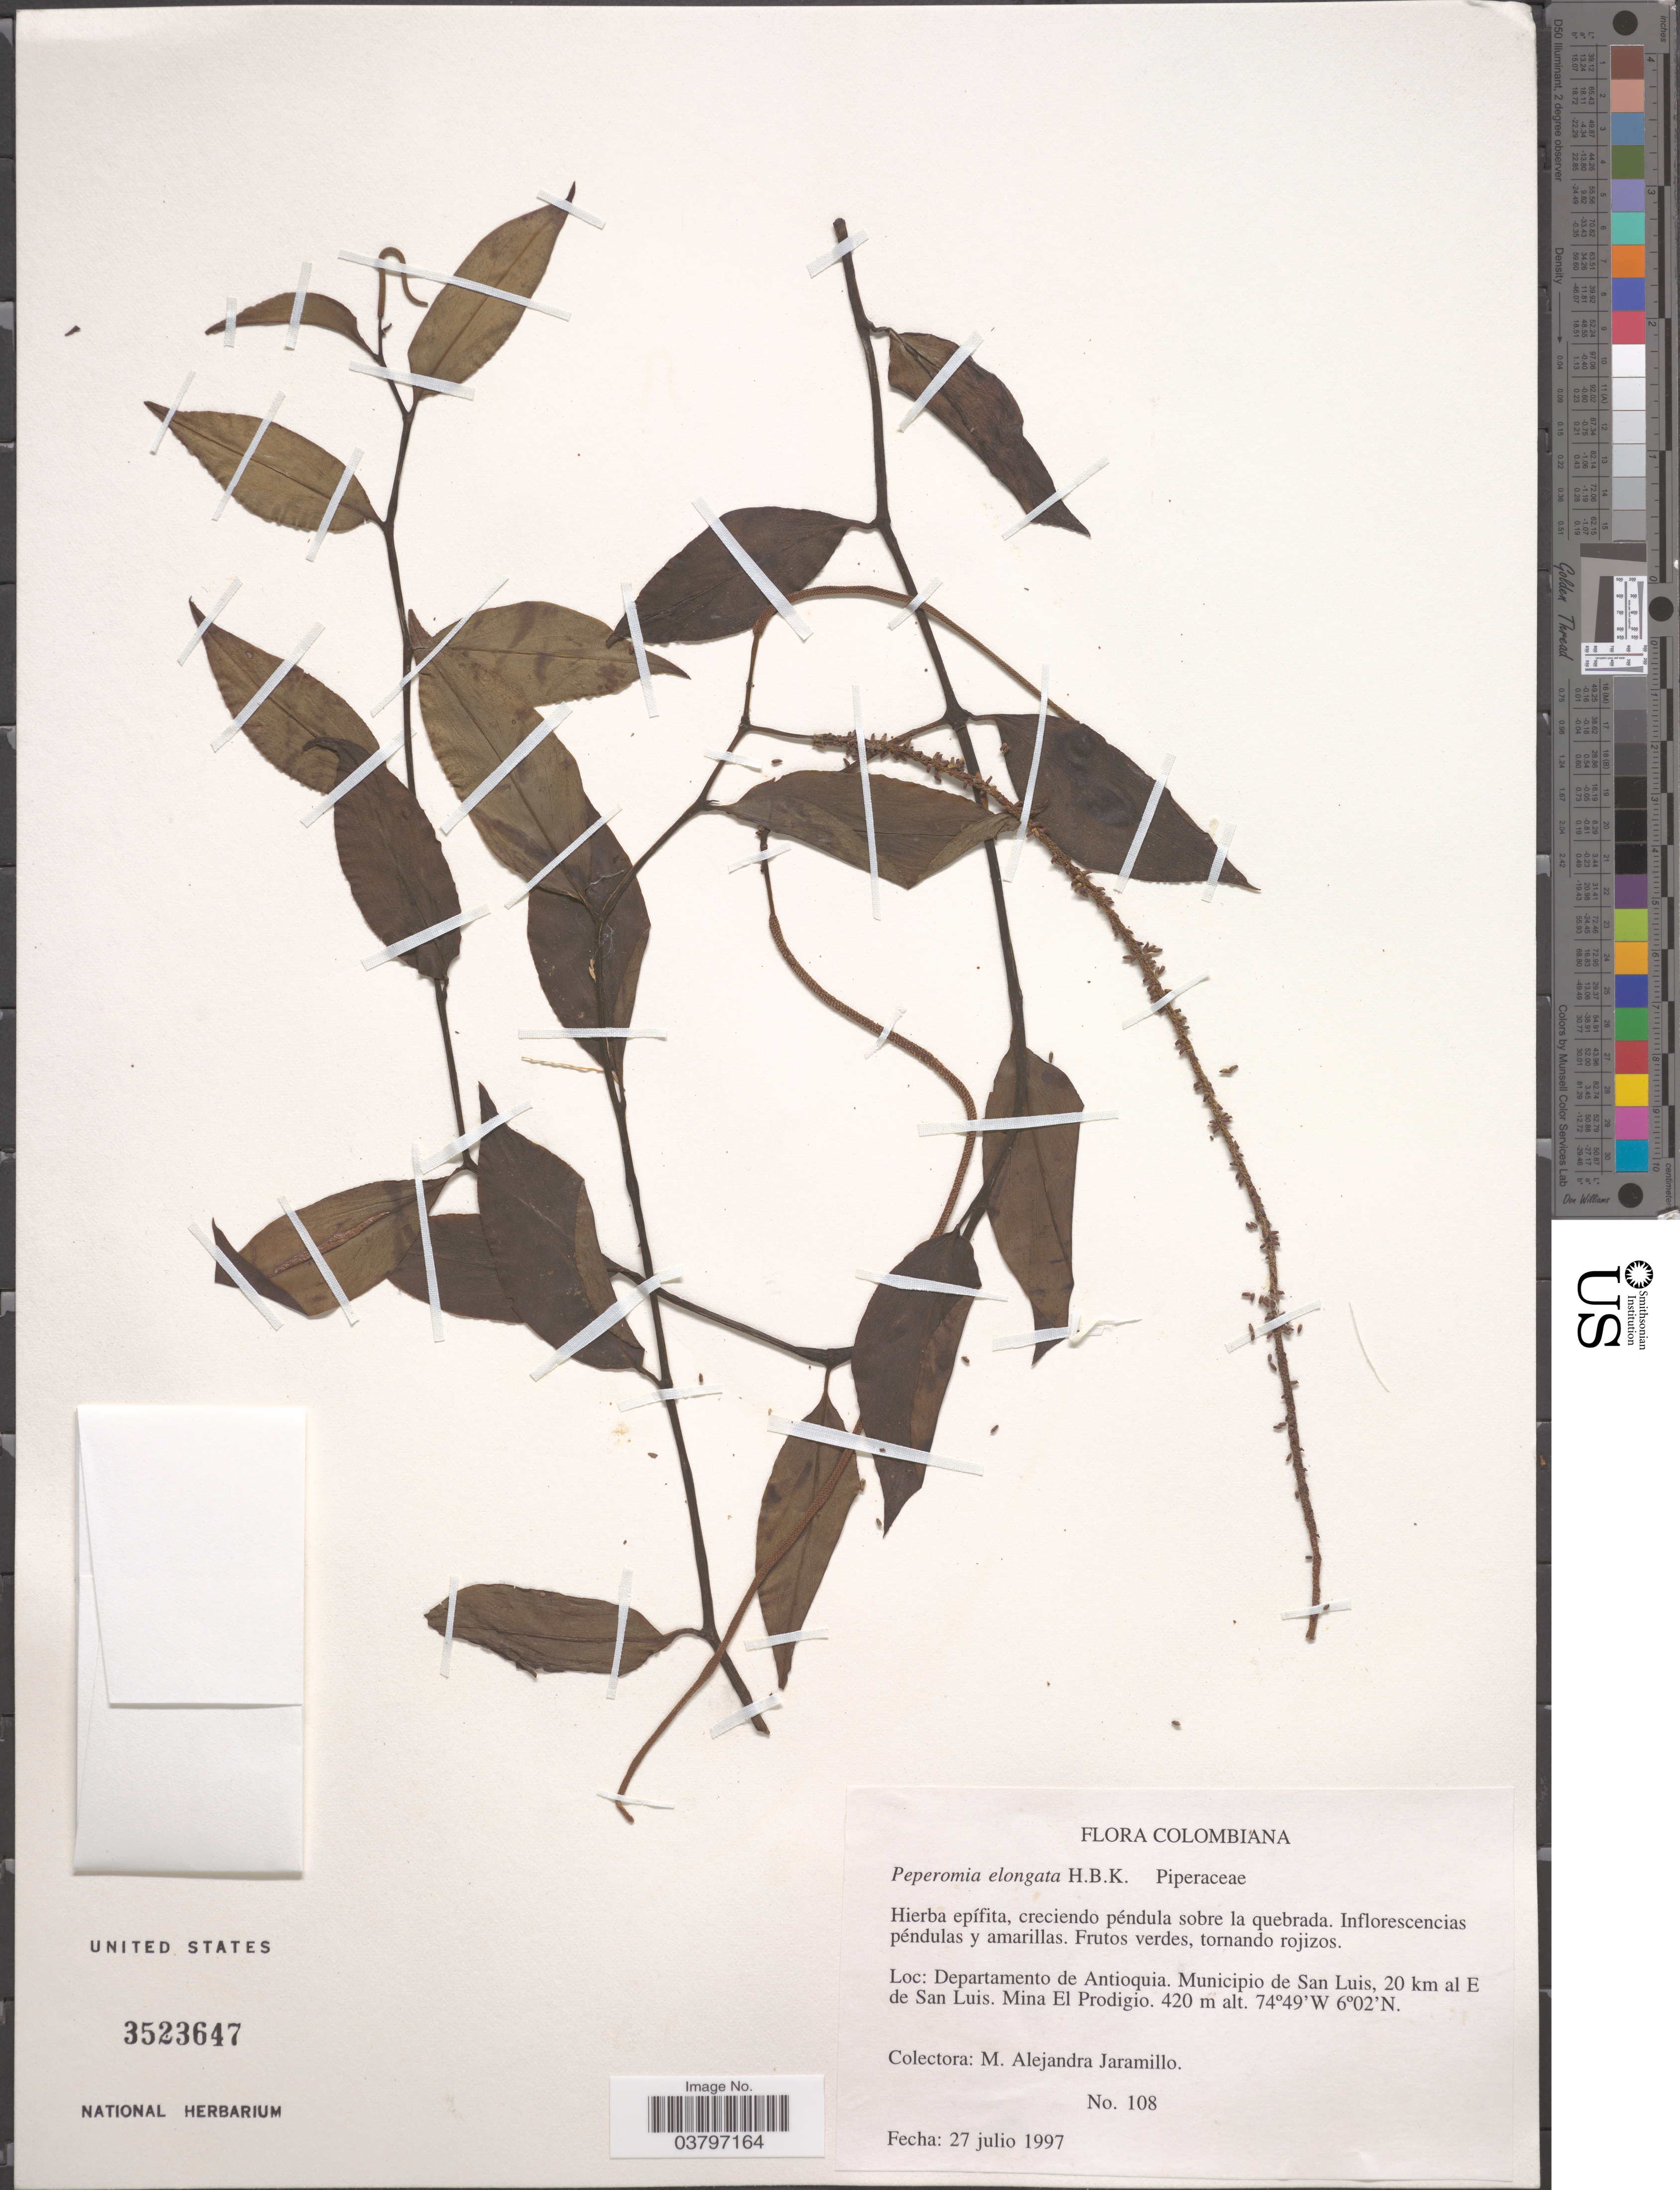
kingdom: Plantae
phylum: Tracheophyta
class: Magnoliopsida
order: Piperales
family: Piperaceae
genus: Peperomia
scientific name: Peperomia elongata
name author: Kunth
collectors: M. A. Jaramillo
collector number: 108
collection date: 1997-07-27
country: Colombia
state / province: Antioquia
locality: Departamento de Antioquia. Municipio de San Luis, 20 km al E de San Luis. Mina El Prodigio.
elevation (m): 420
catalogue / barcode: US 3523647